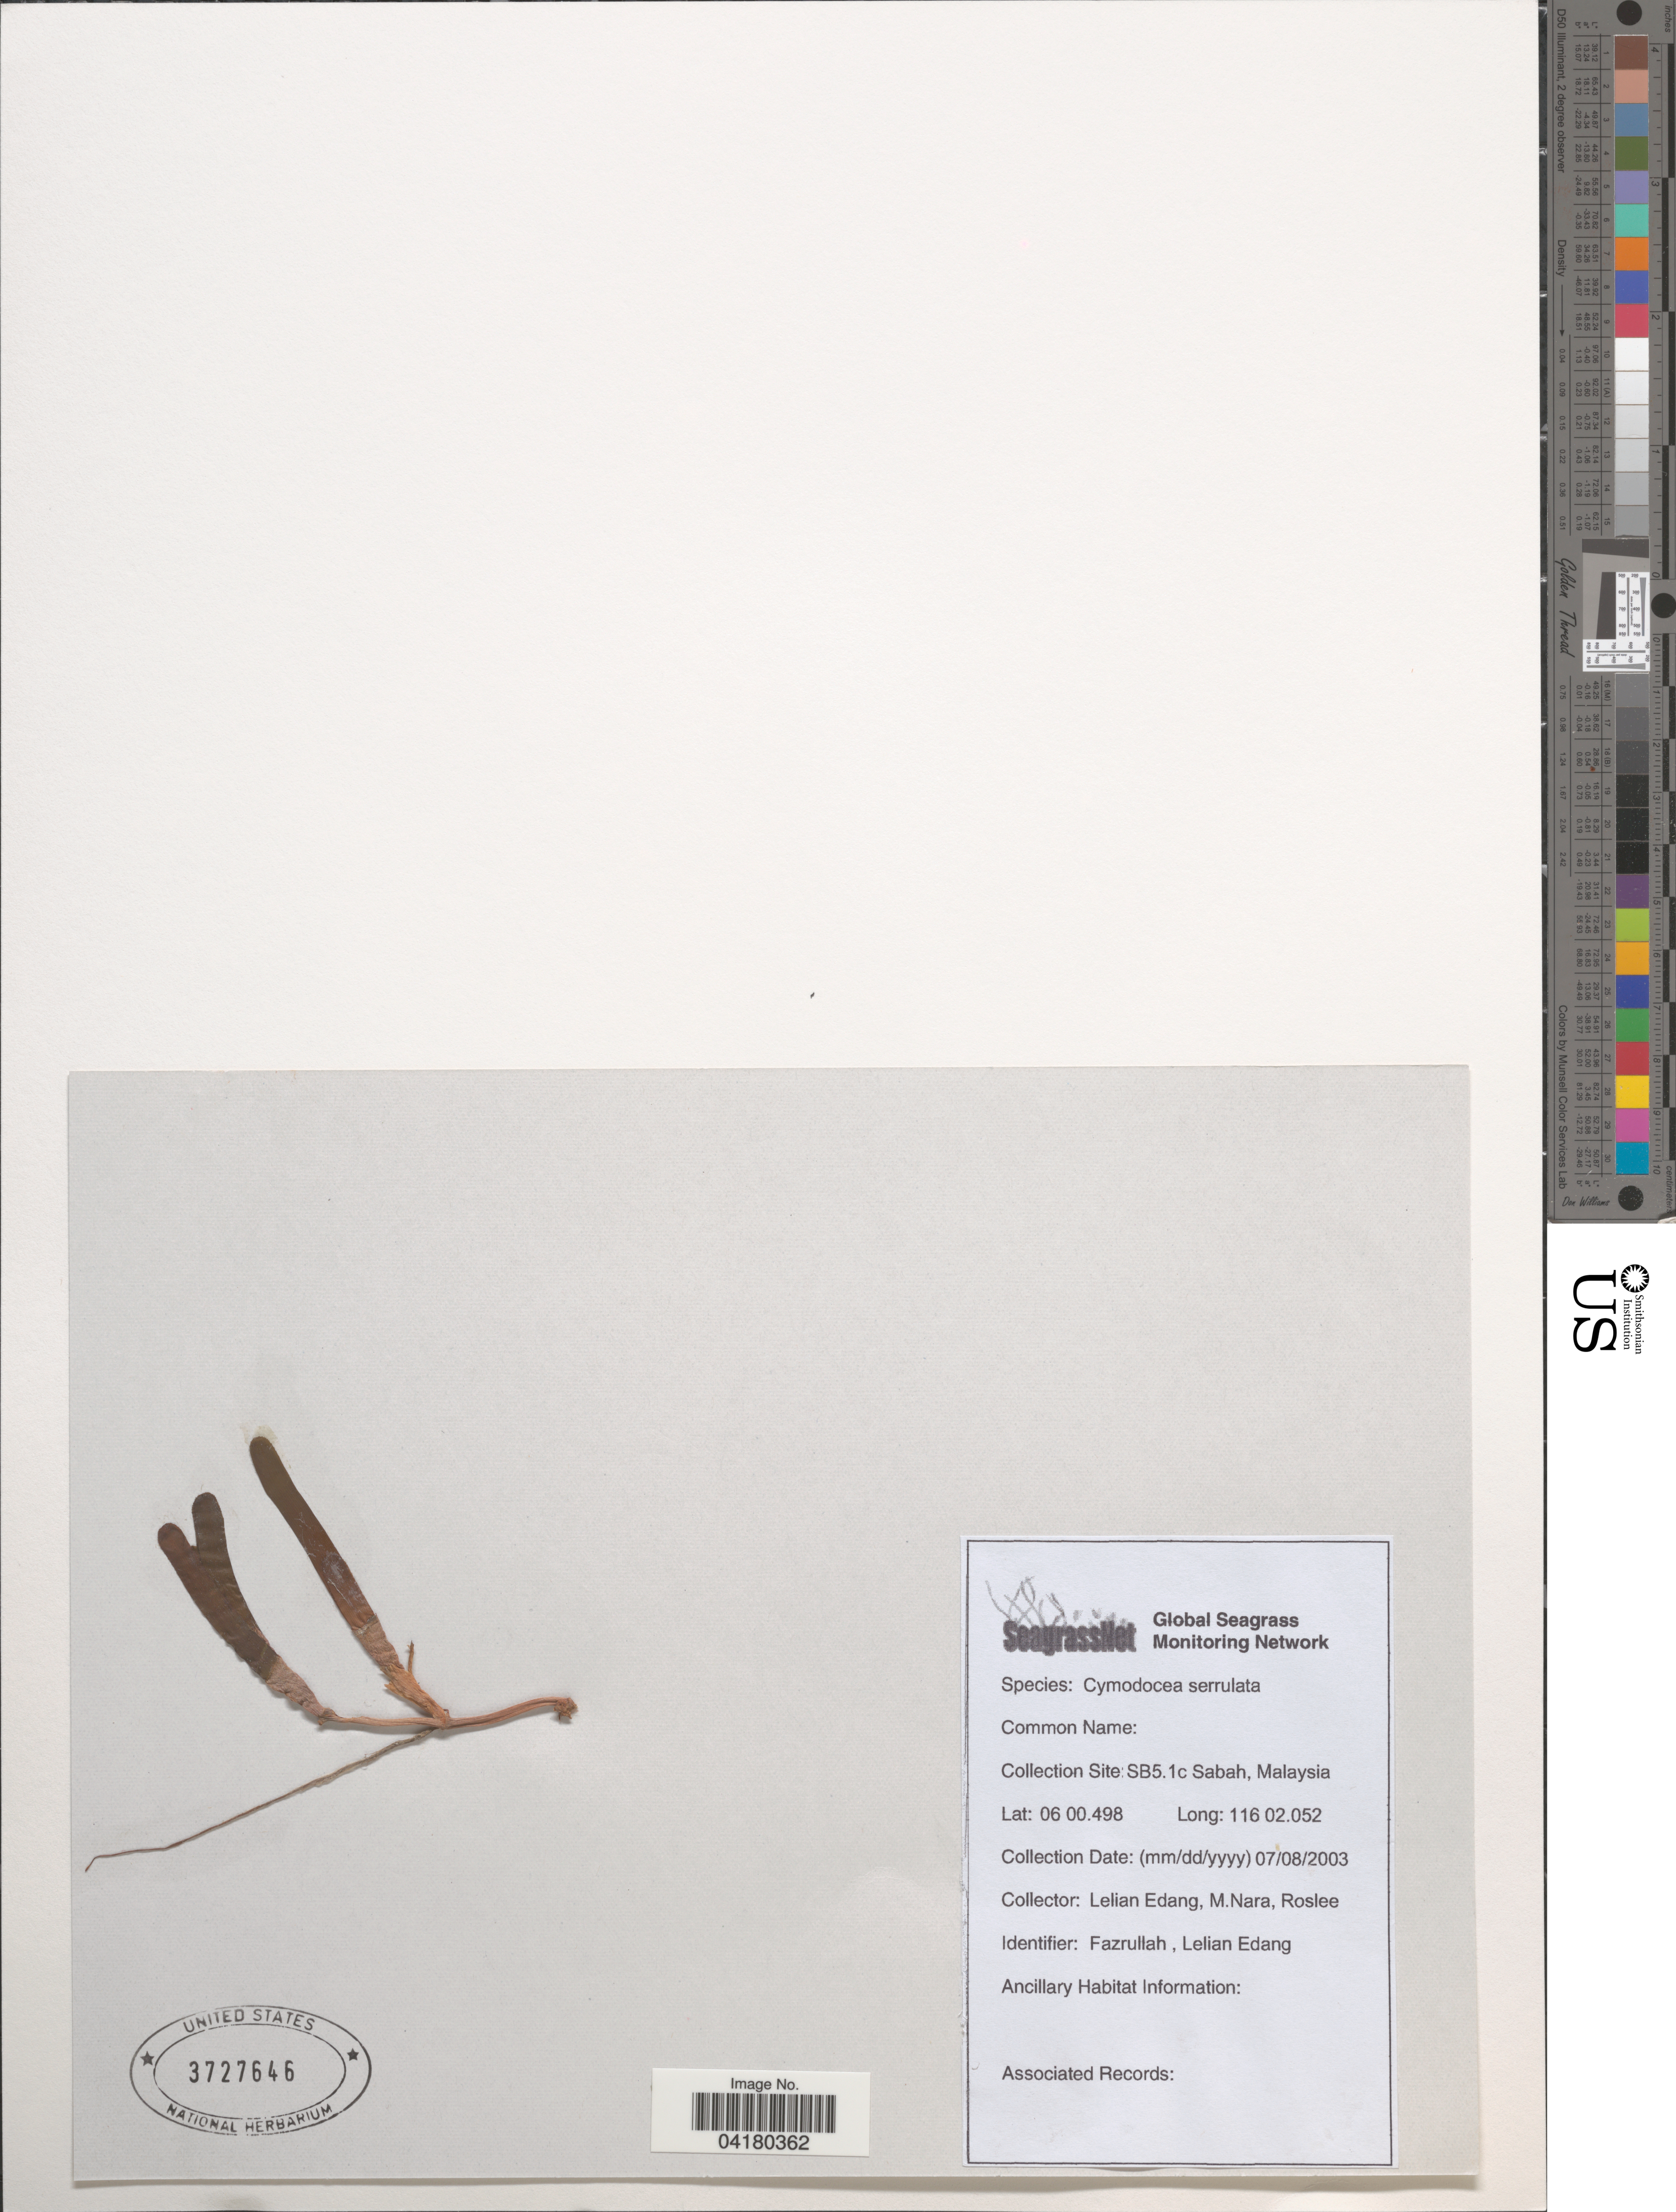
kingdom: Plantae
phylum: Tracheophyta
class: Liliopsida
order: Alismatales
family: Cymodoceaceae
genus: Cymodocea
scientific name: Cymodocea serrulata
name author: (R. Br.) Magnus & Ashers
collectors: L. Edang, M. Nara & Roslee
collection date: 2003-07-08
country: Malaysia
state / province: Sabah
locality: SB5.1c.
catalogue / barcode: US 3727646